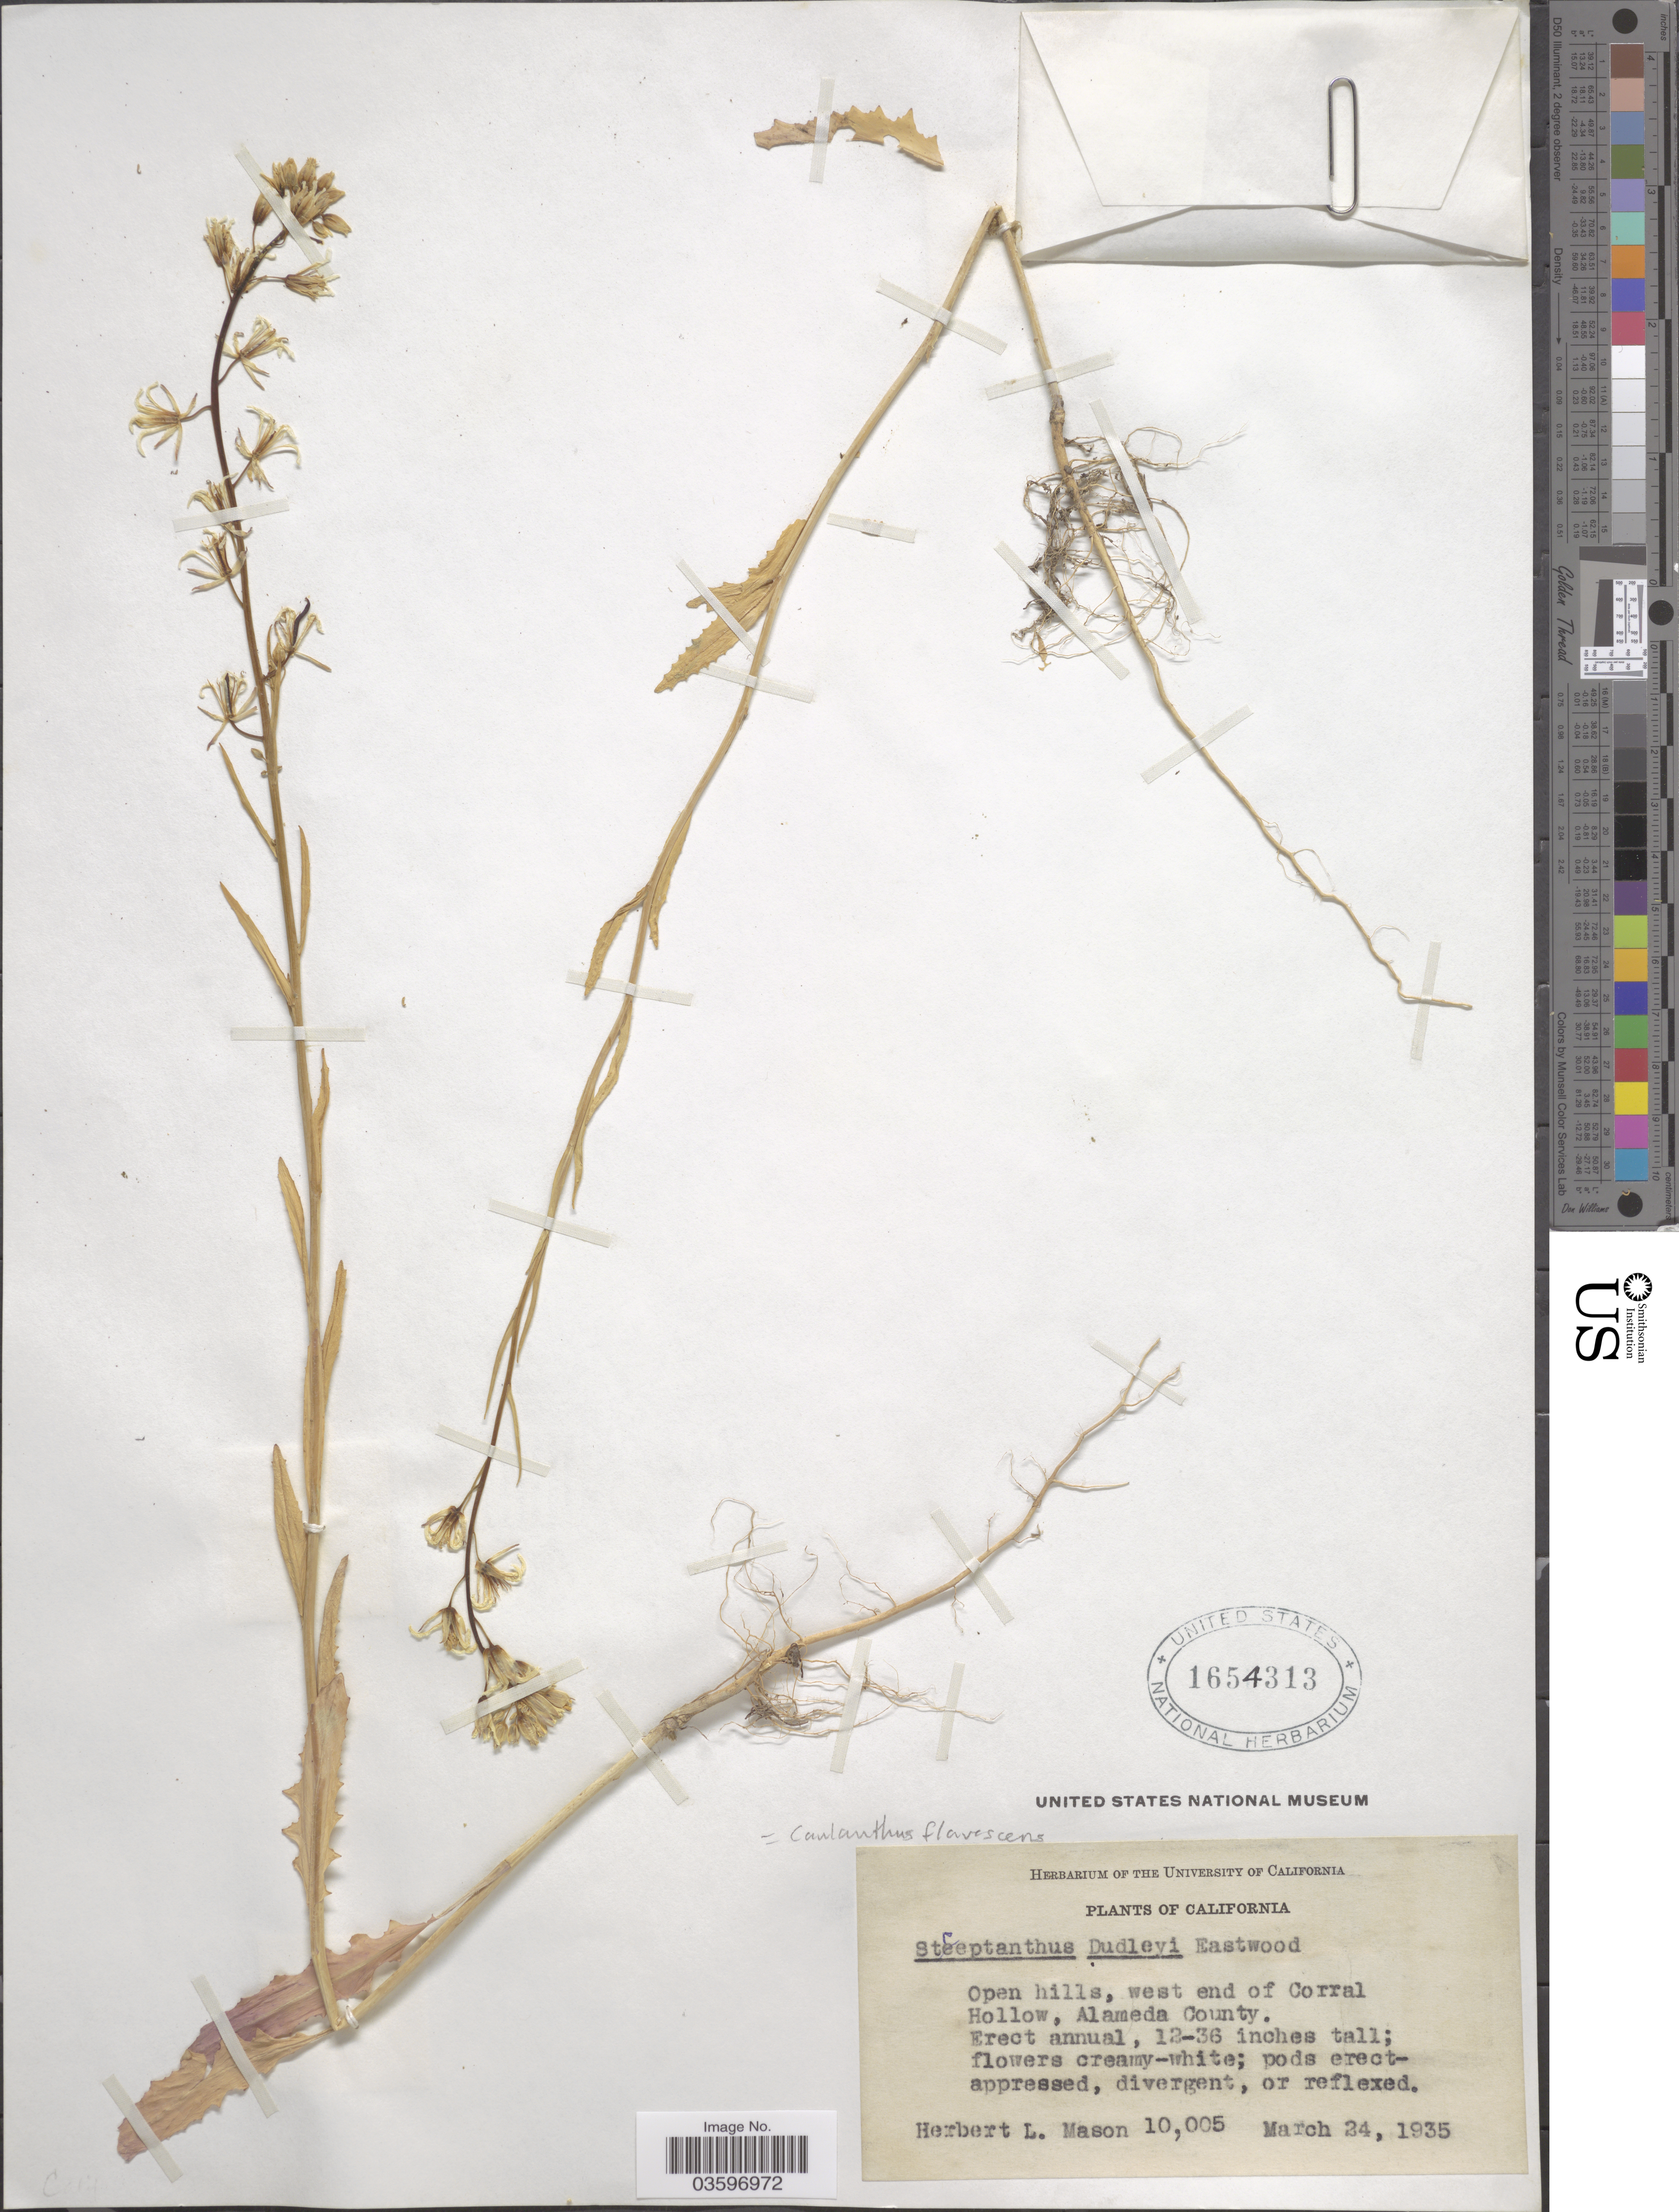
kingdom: Plantae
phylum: Tracheophyta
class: Magnoliopsida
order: Brassicales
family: Brassicaceae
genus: Caulanthus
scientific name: Caulanthus flavescens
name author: (Hook.) Payson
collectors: H. L. Mason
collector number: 10005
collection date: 1935-03-24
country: United States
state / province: California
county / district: Alameda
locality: Open hills, west end of Corral Hollow, Alameda County.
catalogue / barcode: US 1654313